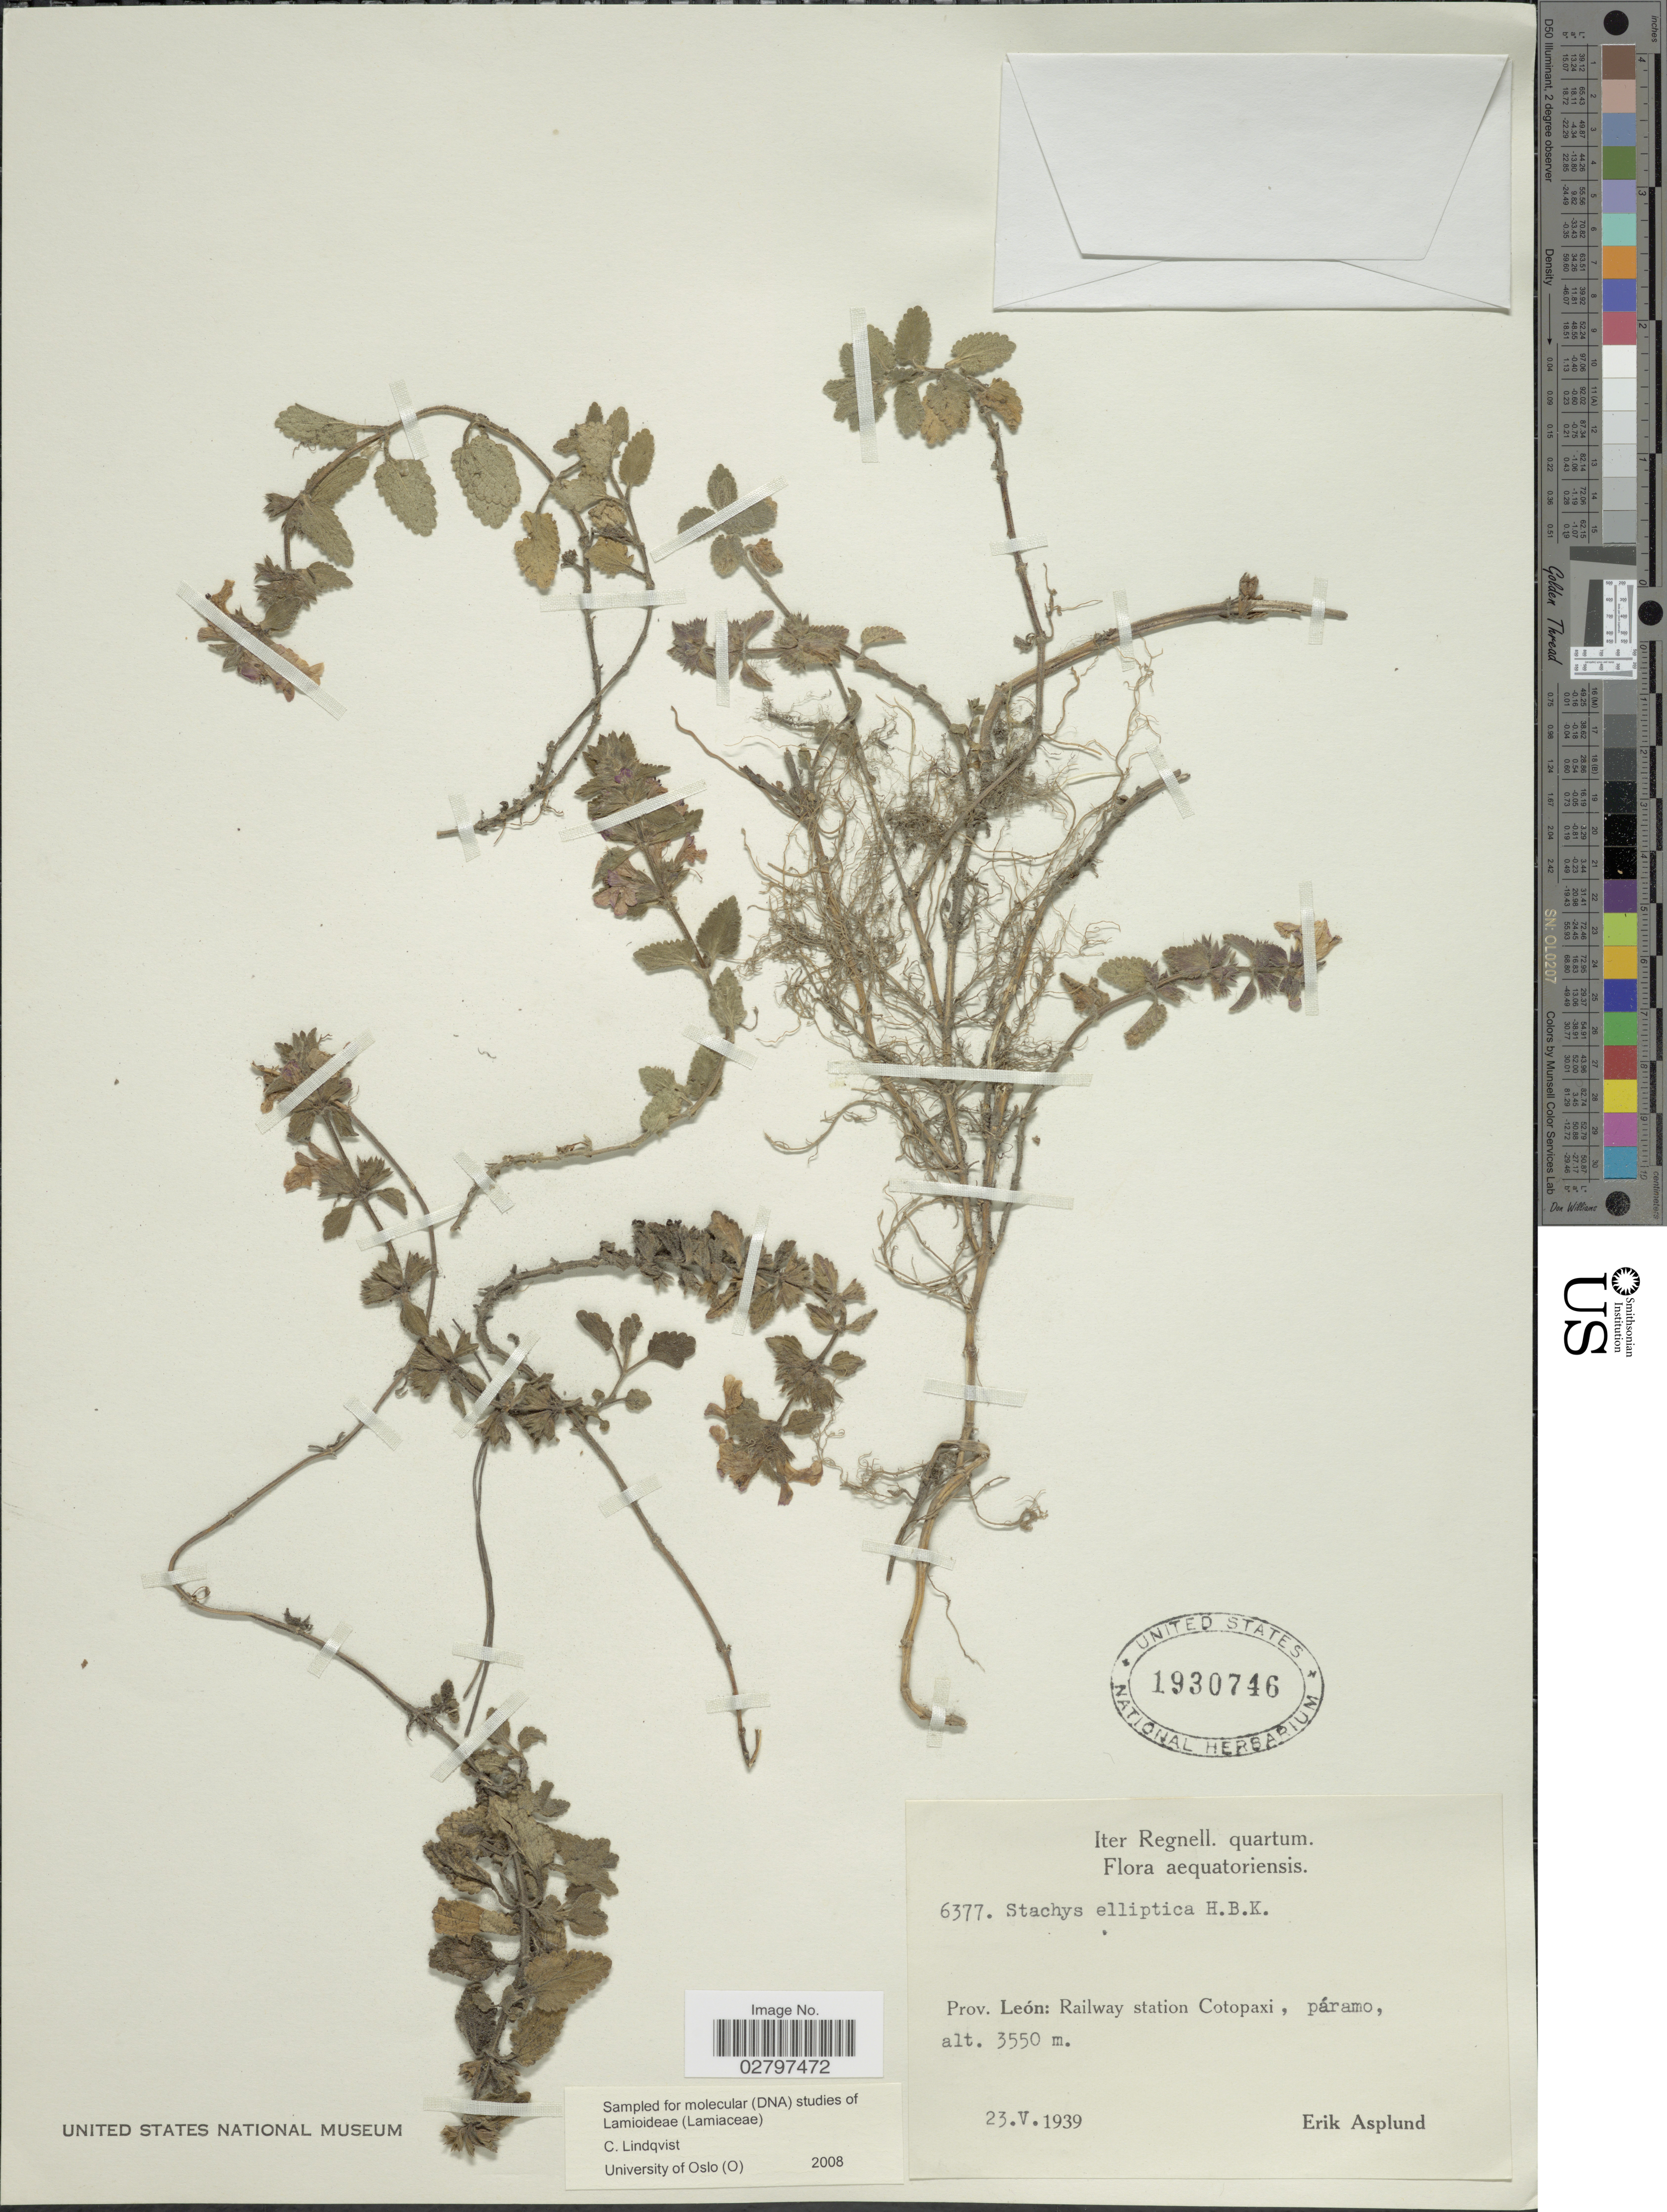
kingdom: Plantae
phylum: Tracheophyta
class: Magnoliopsida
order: Lamiales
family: Lamiaceae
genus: Stachys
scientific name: Stachys elliptica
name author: Kunth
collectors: E. Asplund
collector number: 6377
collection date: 1939-05-23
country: Nicaragua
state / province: Leon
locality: Railway station Cotopaxi, páramo.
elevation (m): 3550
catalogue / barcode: US 1930746